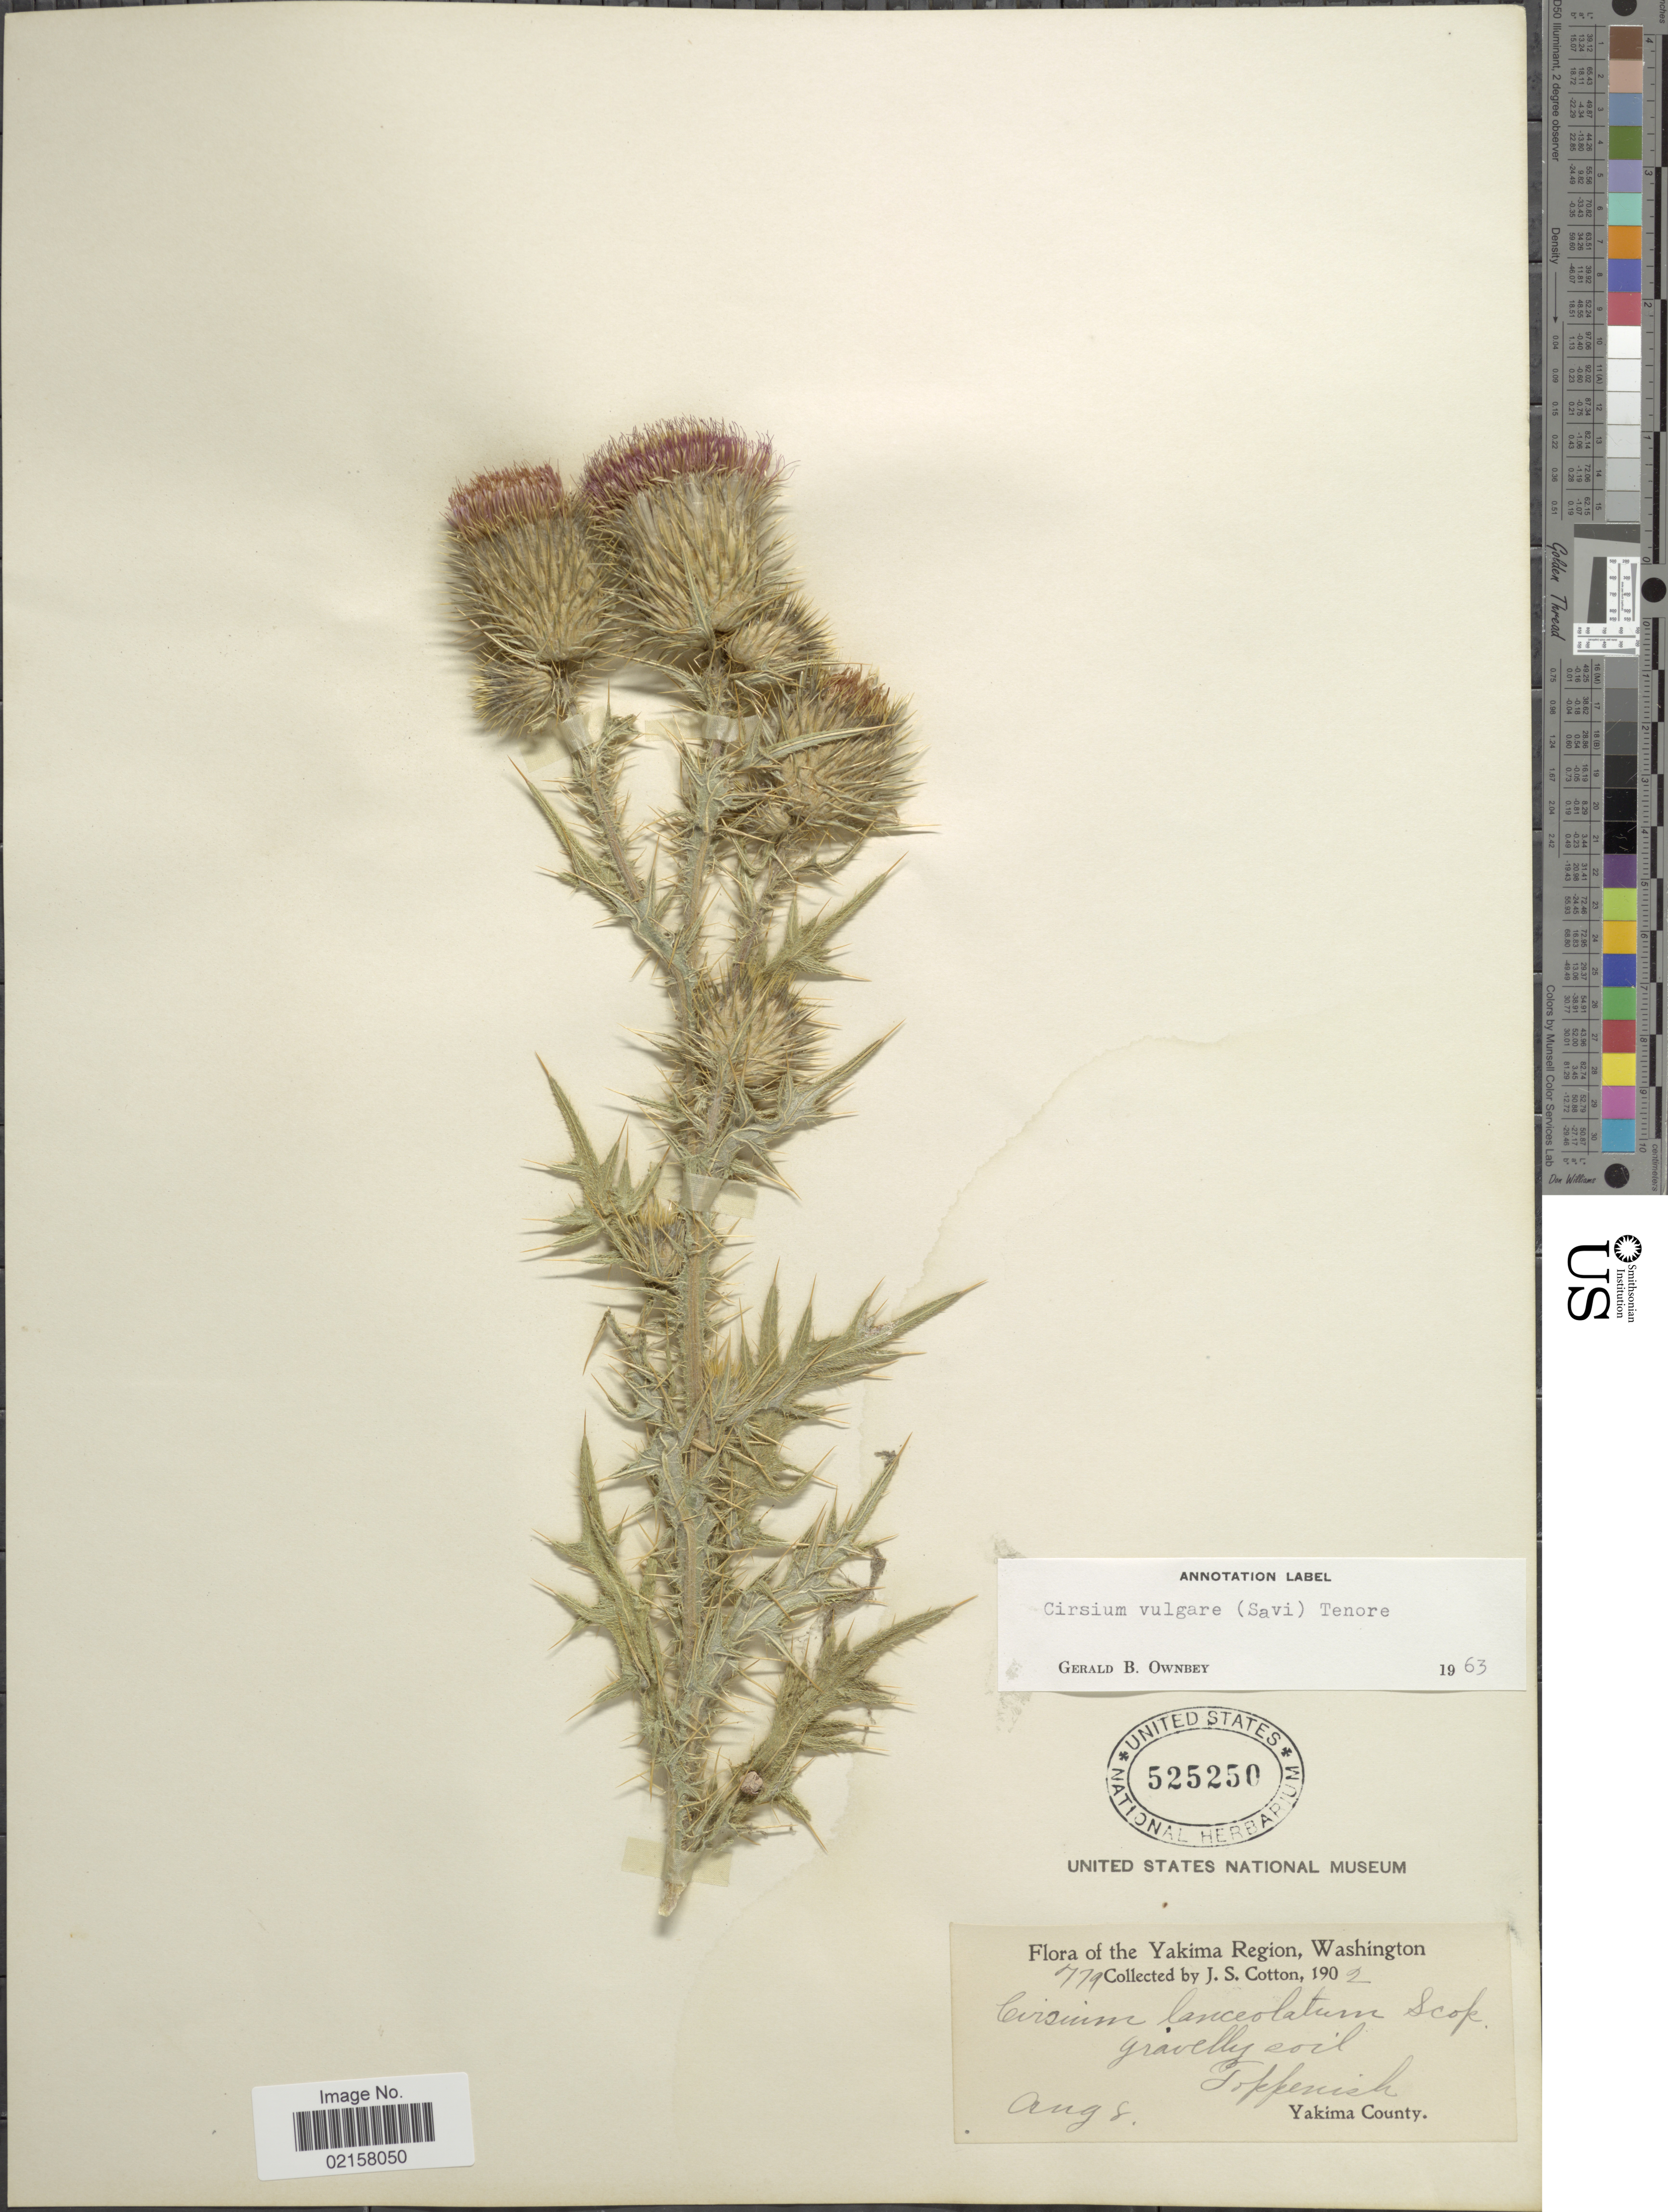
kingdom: Plantae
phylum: Tracheophyta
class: Magnoliopsida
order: Asterales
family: Asteraceae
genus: Cirsium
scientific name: Cirsium vulgare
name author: (Savi) Ten.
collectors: J. S. Cotton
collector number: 779*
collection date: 1902-08-08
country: United States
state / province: Washington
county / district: Yakima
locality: Yakima Region, gravelly soil, Toppenish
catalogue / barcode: US 525250